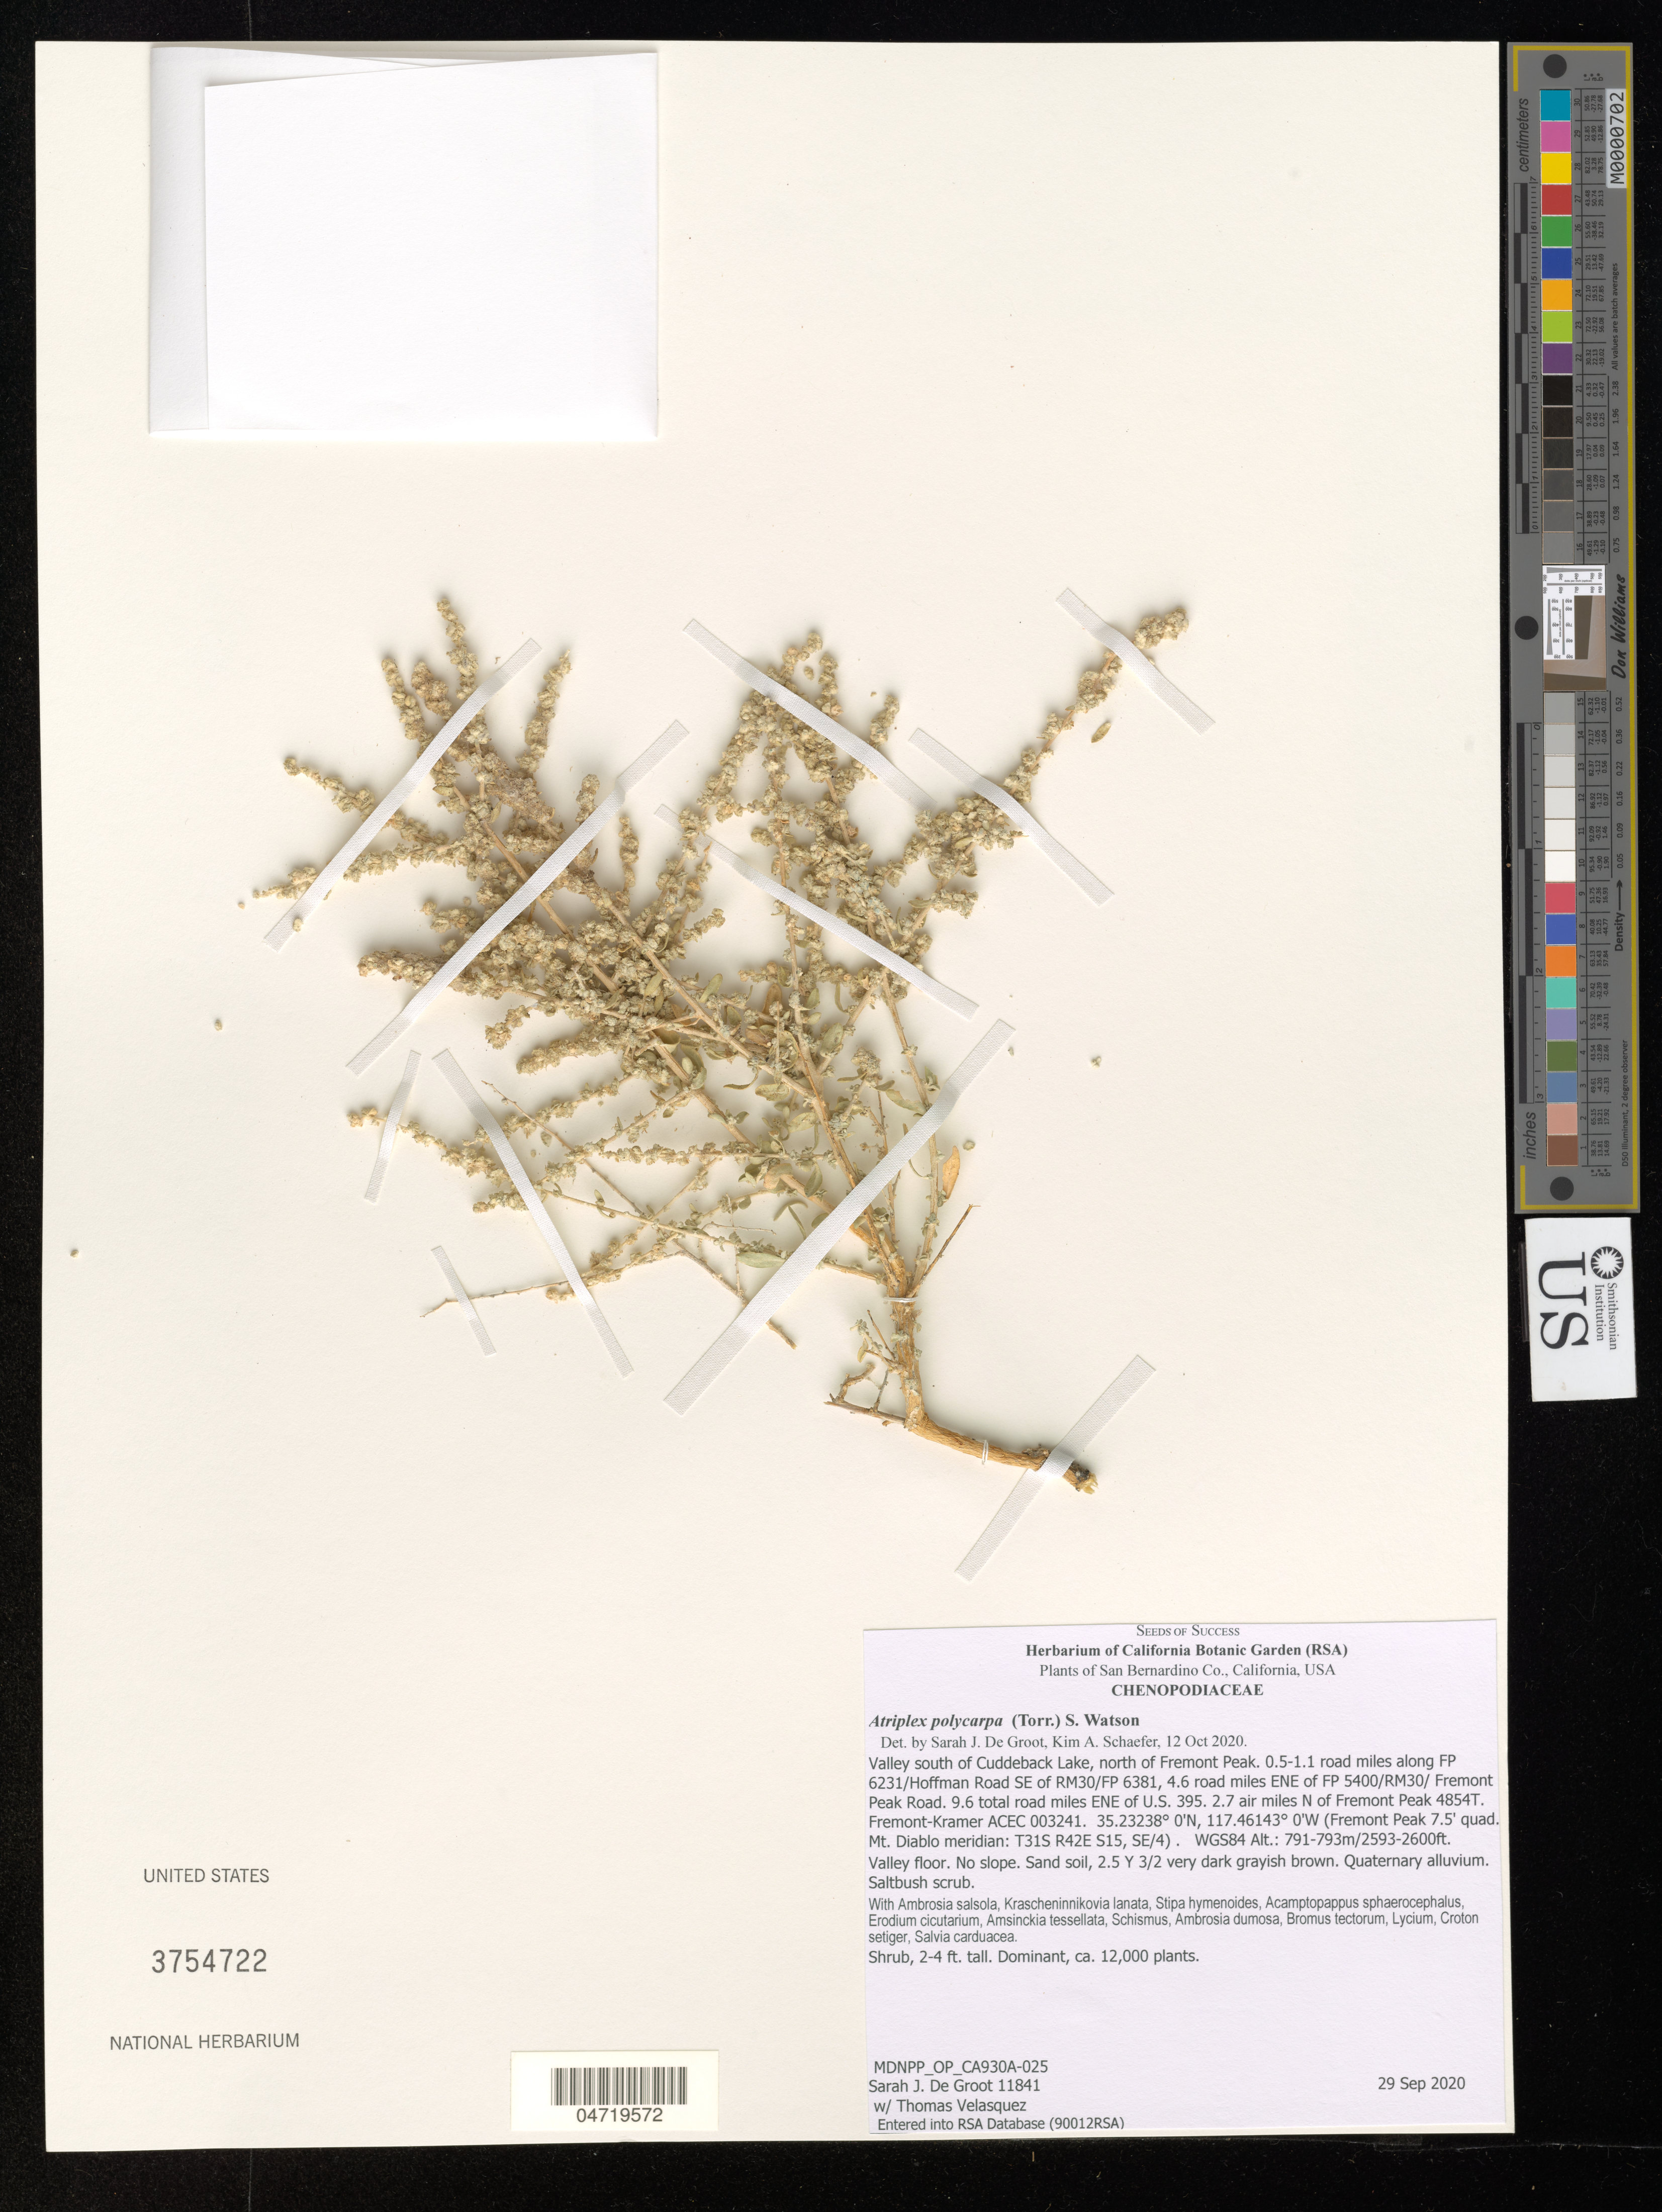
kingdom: Plantae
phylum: Tracheophyta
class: Magnoliopsida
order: Caryophyllales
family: Amaranthaceae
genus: Atriplex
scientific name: Atriplex polycarpa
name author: (Torr.) S. Watson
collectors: S. De Groot & J. Rentsch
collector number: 11841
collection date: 2020-09-29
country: United States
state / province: California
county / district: San Bernardino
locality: San Bernardino Co. Valley south of Cuddeback Lake, north of Fremont Peak. 0.5-1.1 road miles along FP 6231/Hoffman Road SE of RM30/FP 6381, 4.6 road miles ENE of FP 5400/RM30/ Fremont Peak Road. 9.6 total road miles ENE of U.S. 395. 2.7 air miles N of Fremont Peak 4854T. Fremont-Kramer ACEC 003241. (Fremont Peak 7.5' quad. Mt. Diablo meridian: T31S R42E S15, SE/4). WGS84.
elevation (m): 791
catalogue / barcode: US 3754722